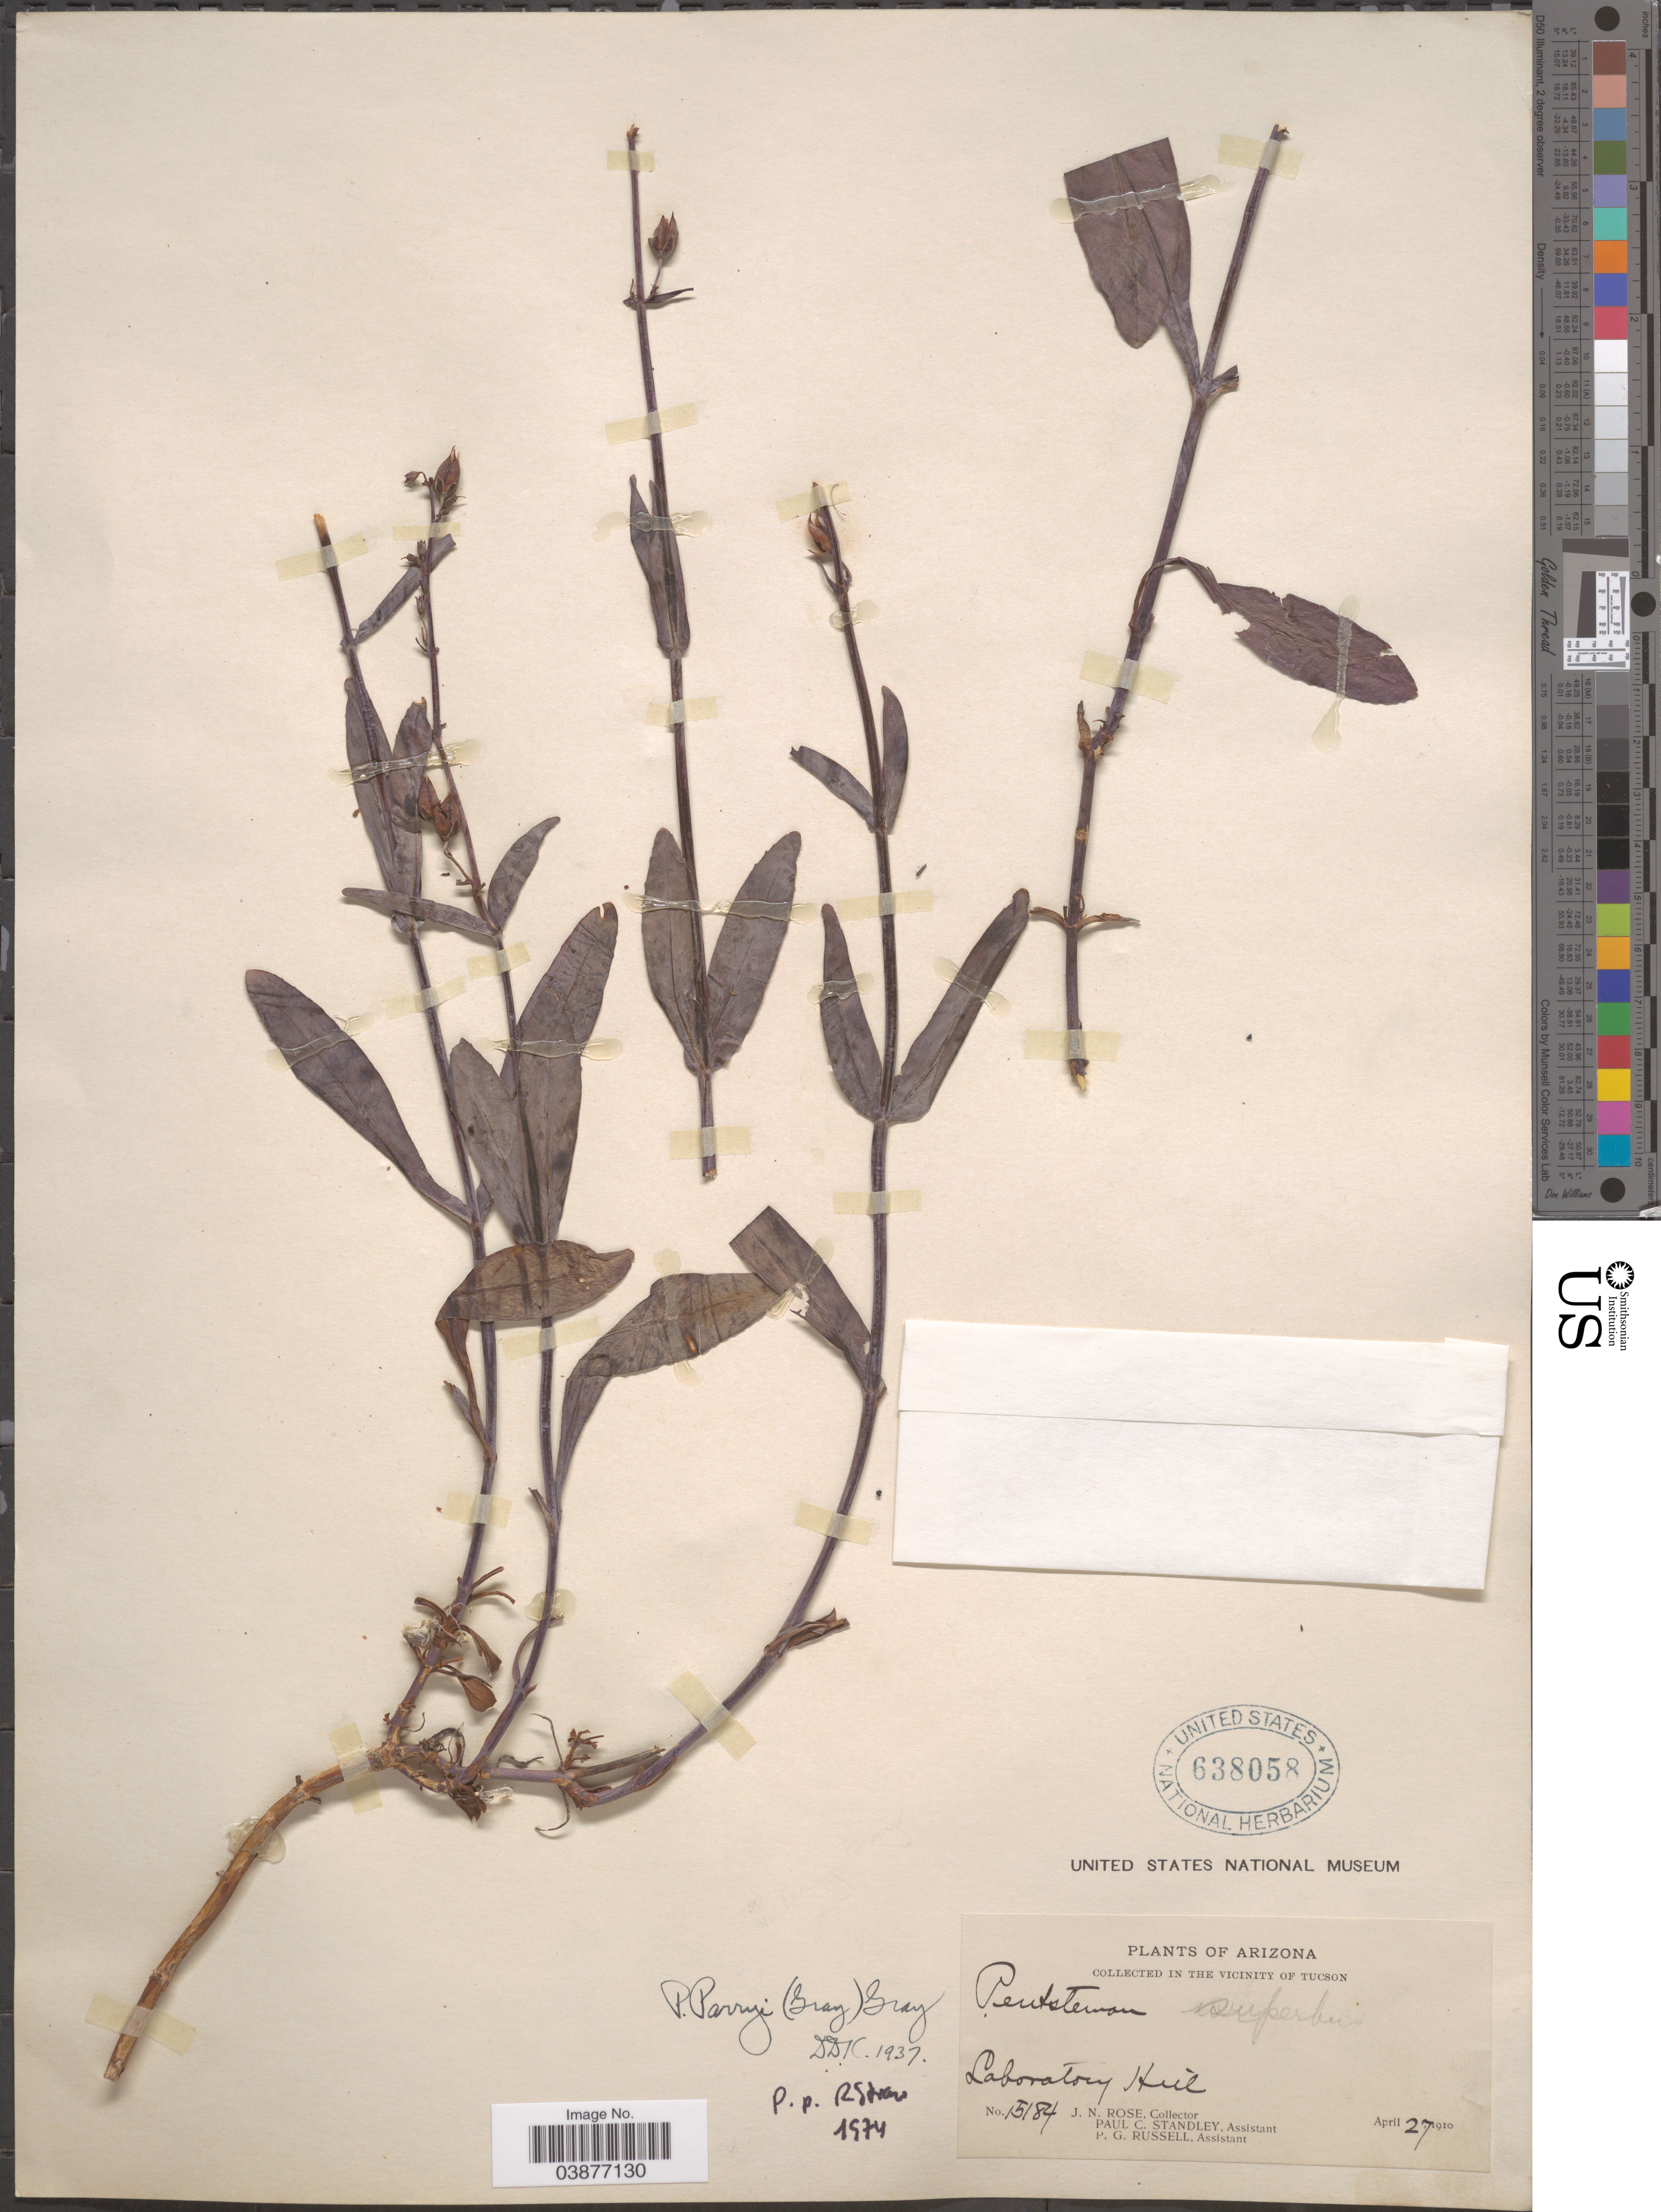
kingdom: Plantae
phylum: Tracheophyta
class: Magnoliopsida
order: Lamiales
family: Plantaginaceae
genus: Penstemon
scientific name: Penstemon parryi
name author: A. Gray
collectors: J. N. Rose, P. C. Standley & P. G. Russell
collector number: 15184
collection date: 1910-04-27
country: United States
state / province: Arizona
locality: In the Vicinity of Tucson. Laboratory Hill.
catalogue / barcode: US 638058